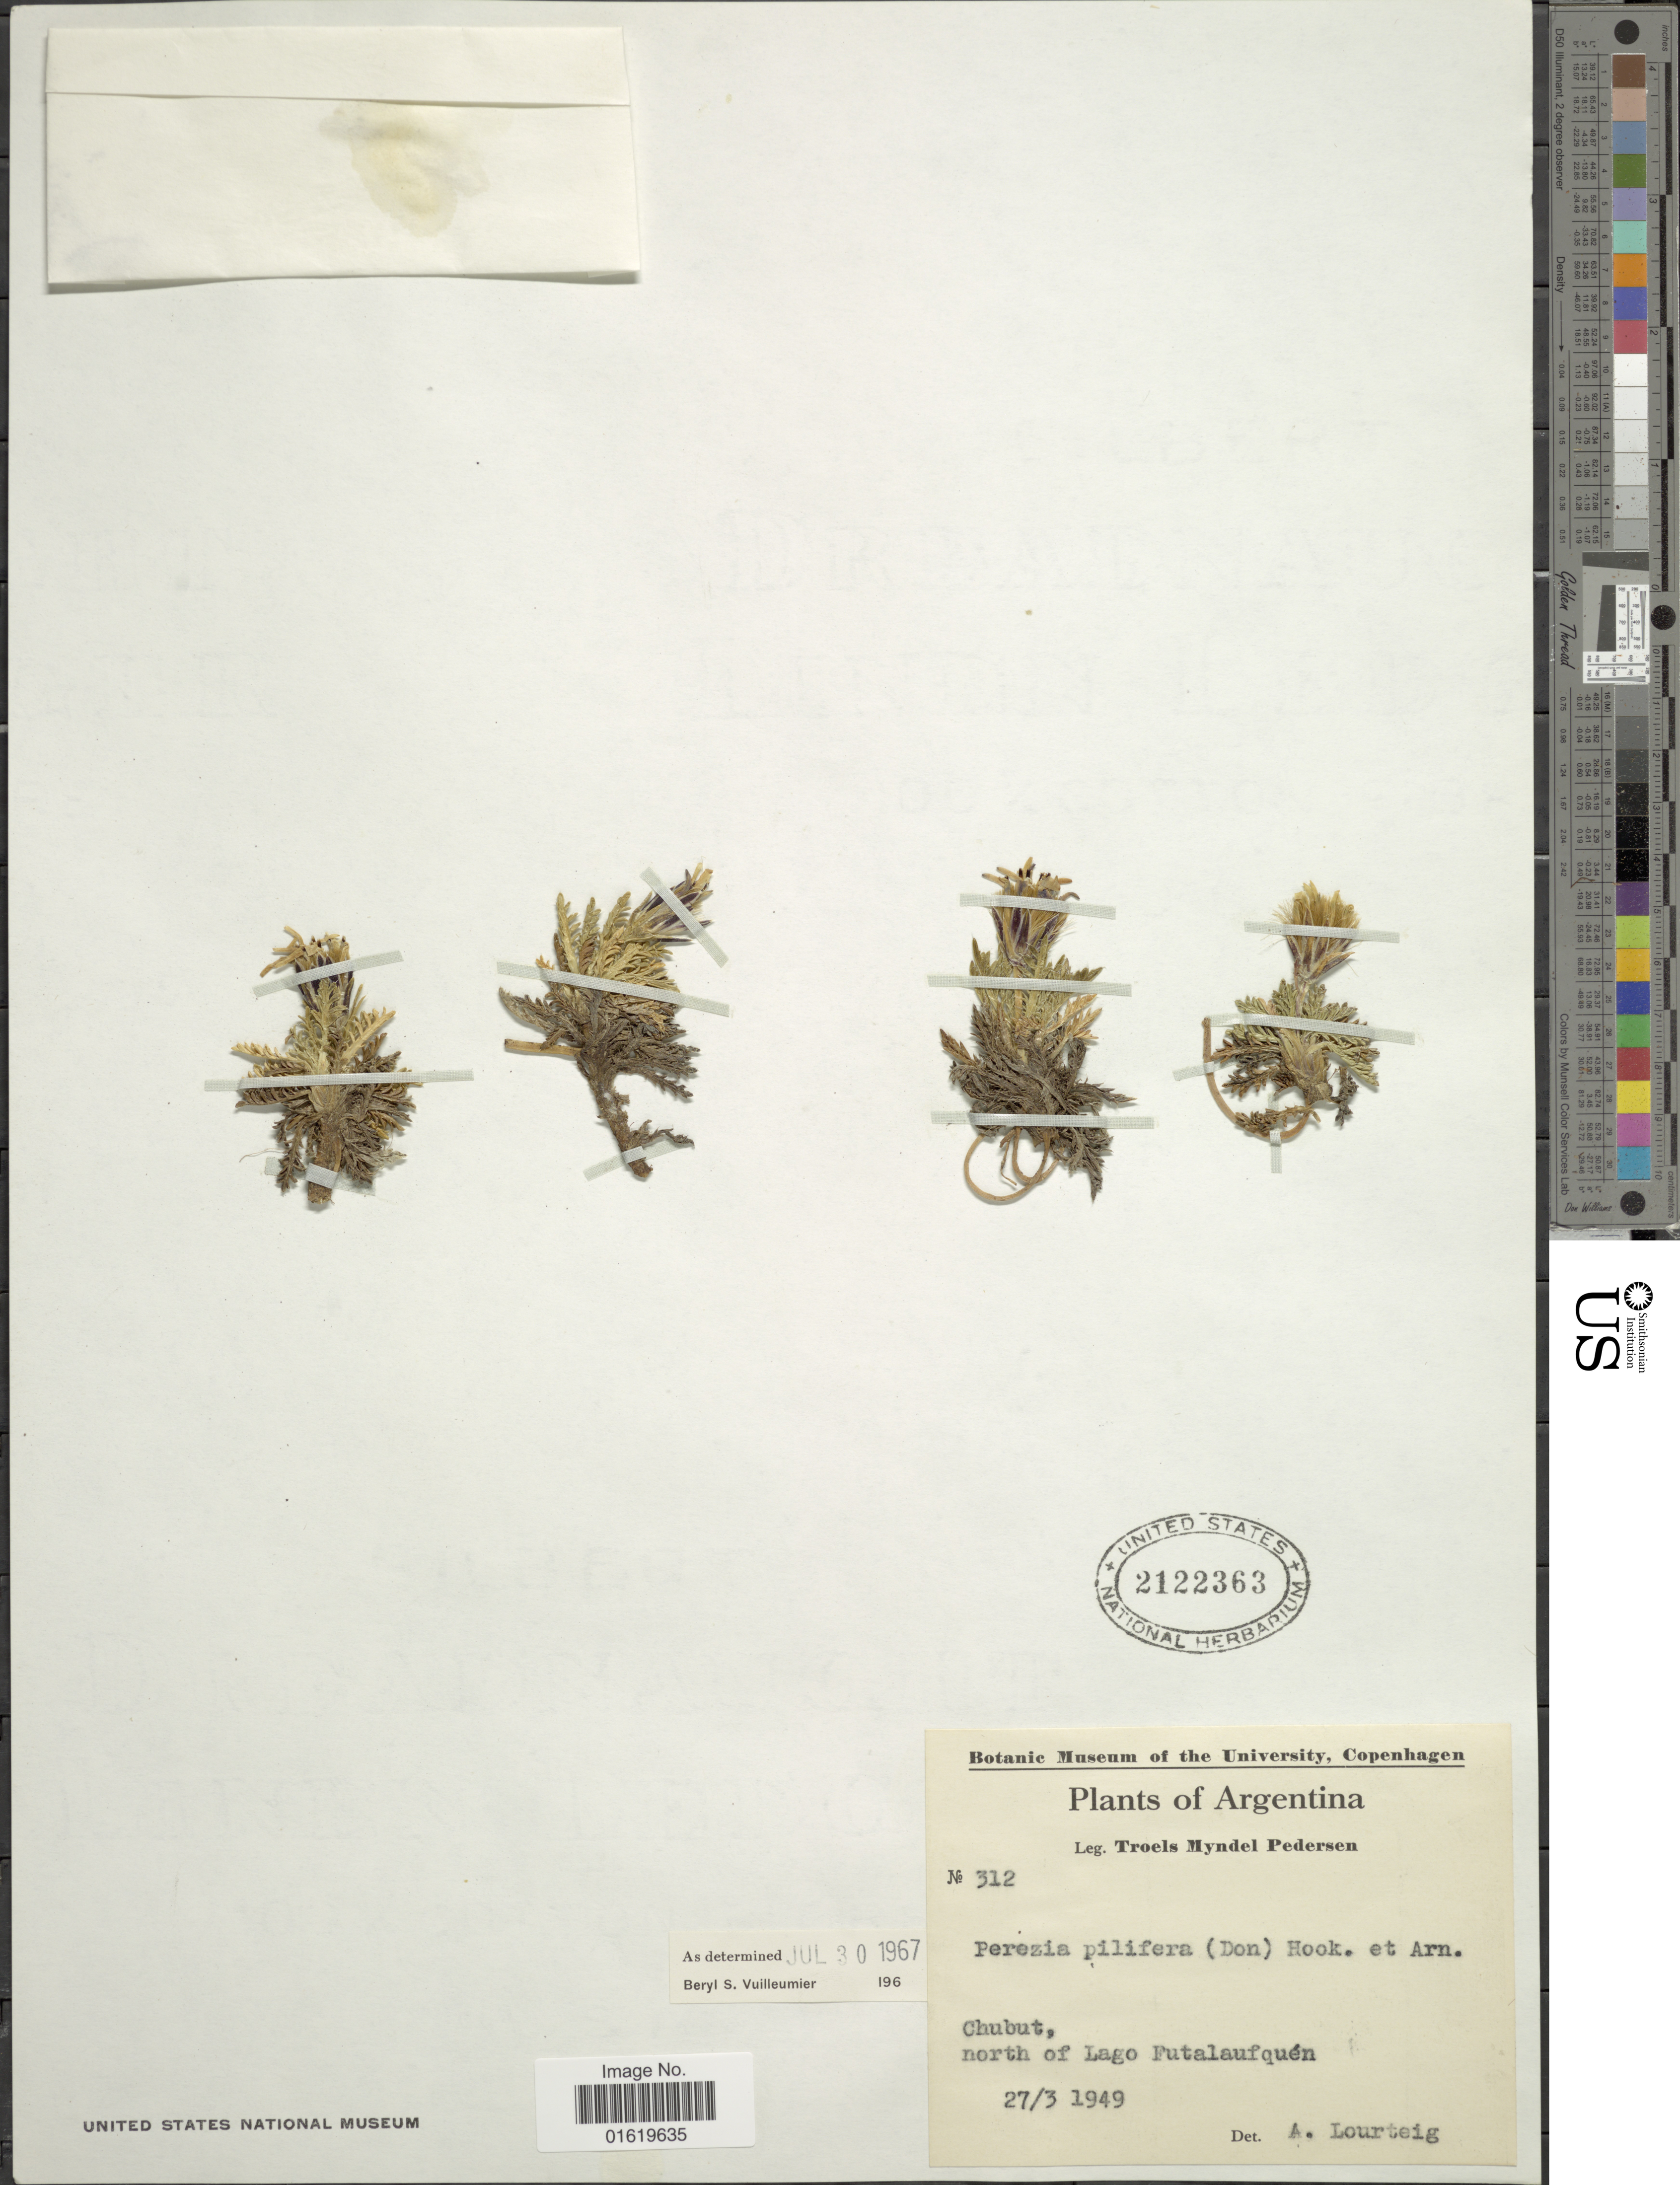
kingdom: Plantae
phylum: Tracheophyta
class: Magnoliopsida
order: Asterales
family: Asteraceae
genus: Perezia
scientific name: Perezia pilifera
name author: (D. Don) Hook. & Arn.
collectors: T. Pederson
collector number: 312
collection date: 1949-03-27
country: Argentina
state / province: Chubut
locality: Chubut, north of Lago Futalaufquén.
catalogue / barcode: US 2122363